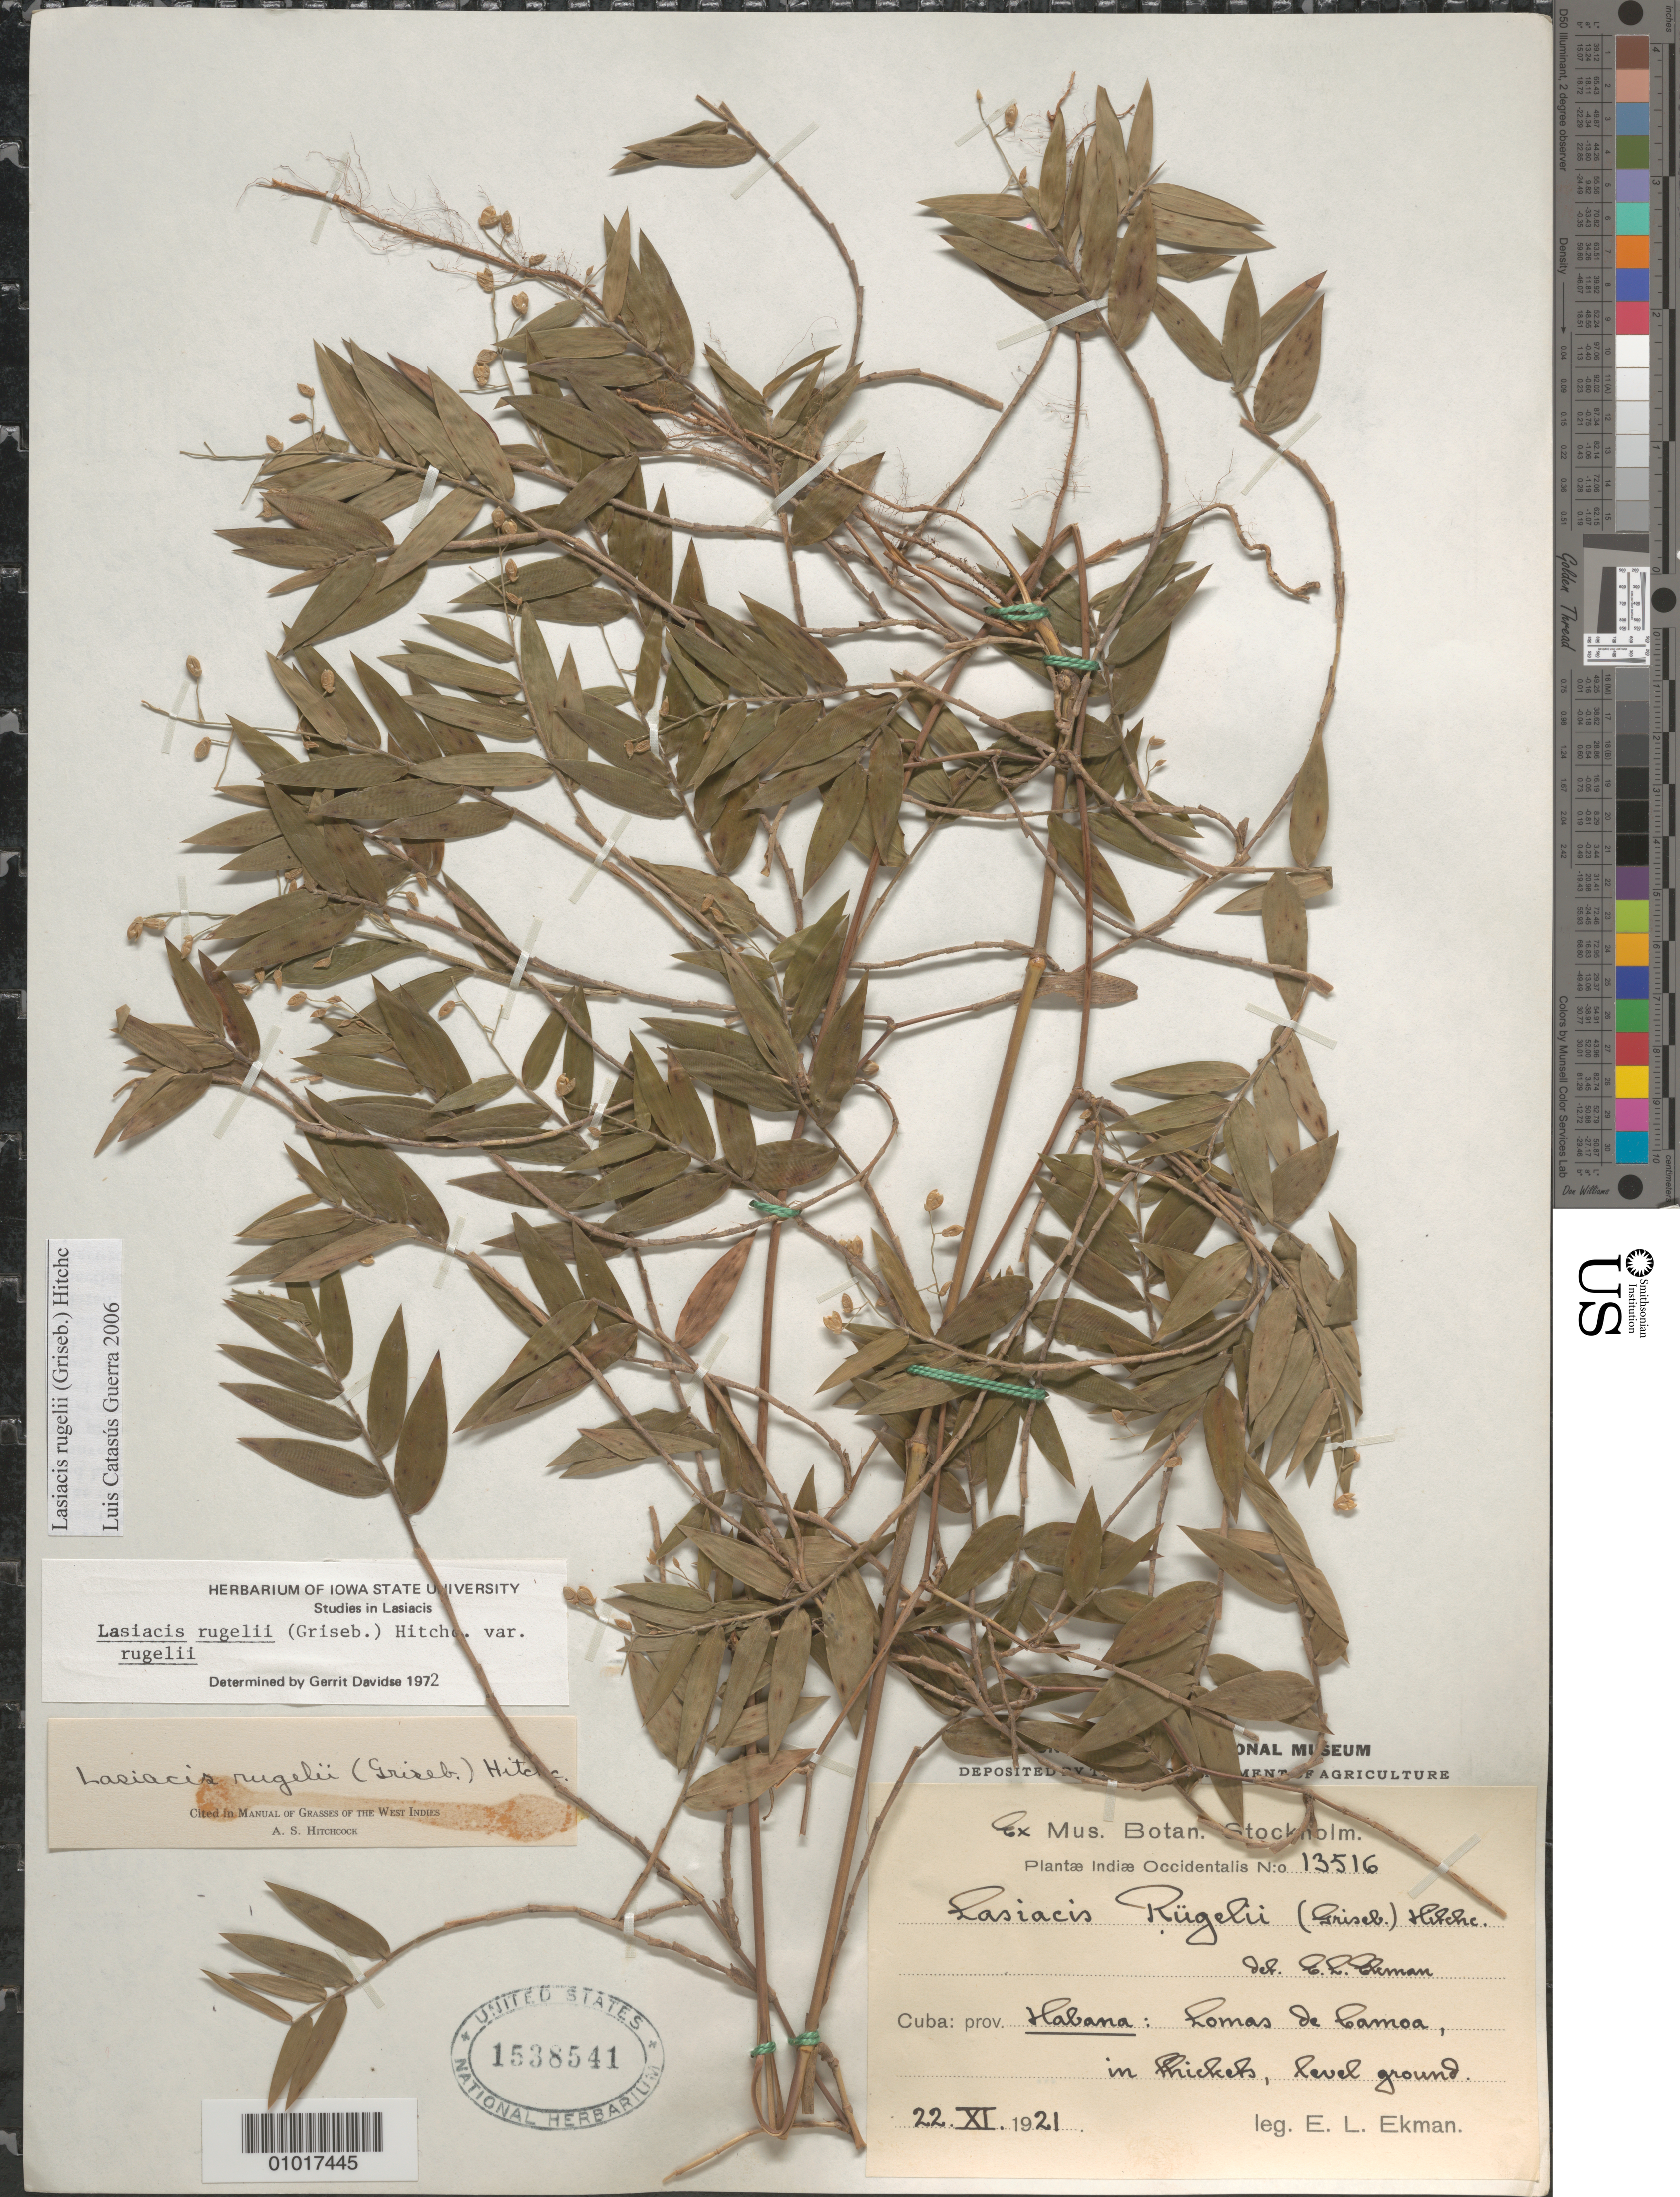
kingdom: Plantae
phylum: Tracheophyta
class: Liliopsida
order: Poales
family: Poaceae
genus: Lasiacis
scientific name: Lasiacis rugelii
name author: (Griseb.) Hitchc.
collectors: E. L. Ekman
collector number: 13516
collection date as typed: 22 Nov 1921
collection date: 1921-11-22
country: Cuba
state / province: La Habana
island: Cuba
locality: Lomas de Camoa, in thickets, level ground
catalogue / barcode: US 1538541